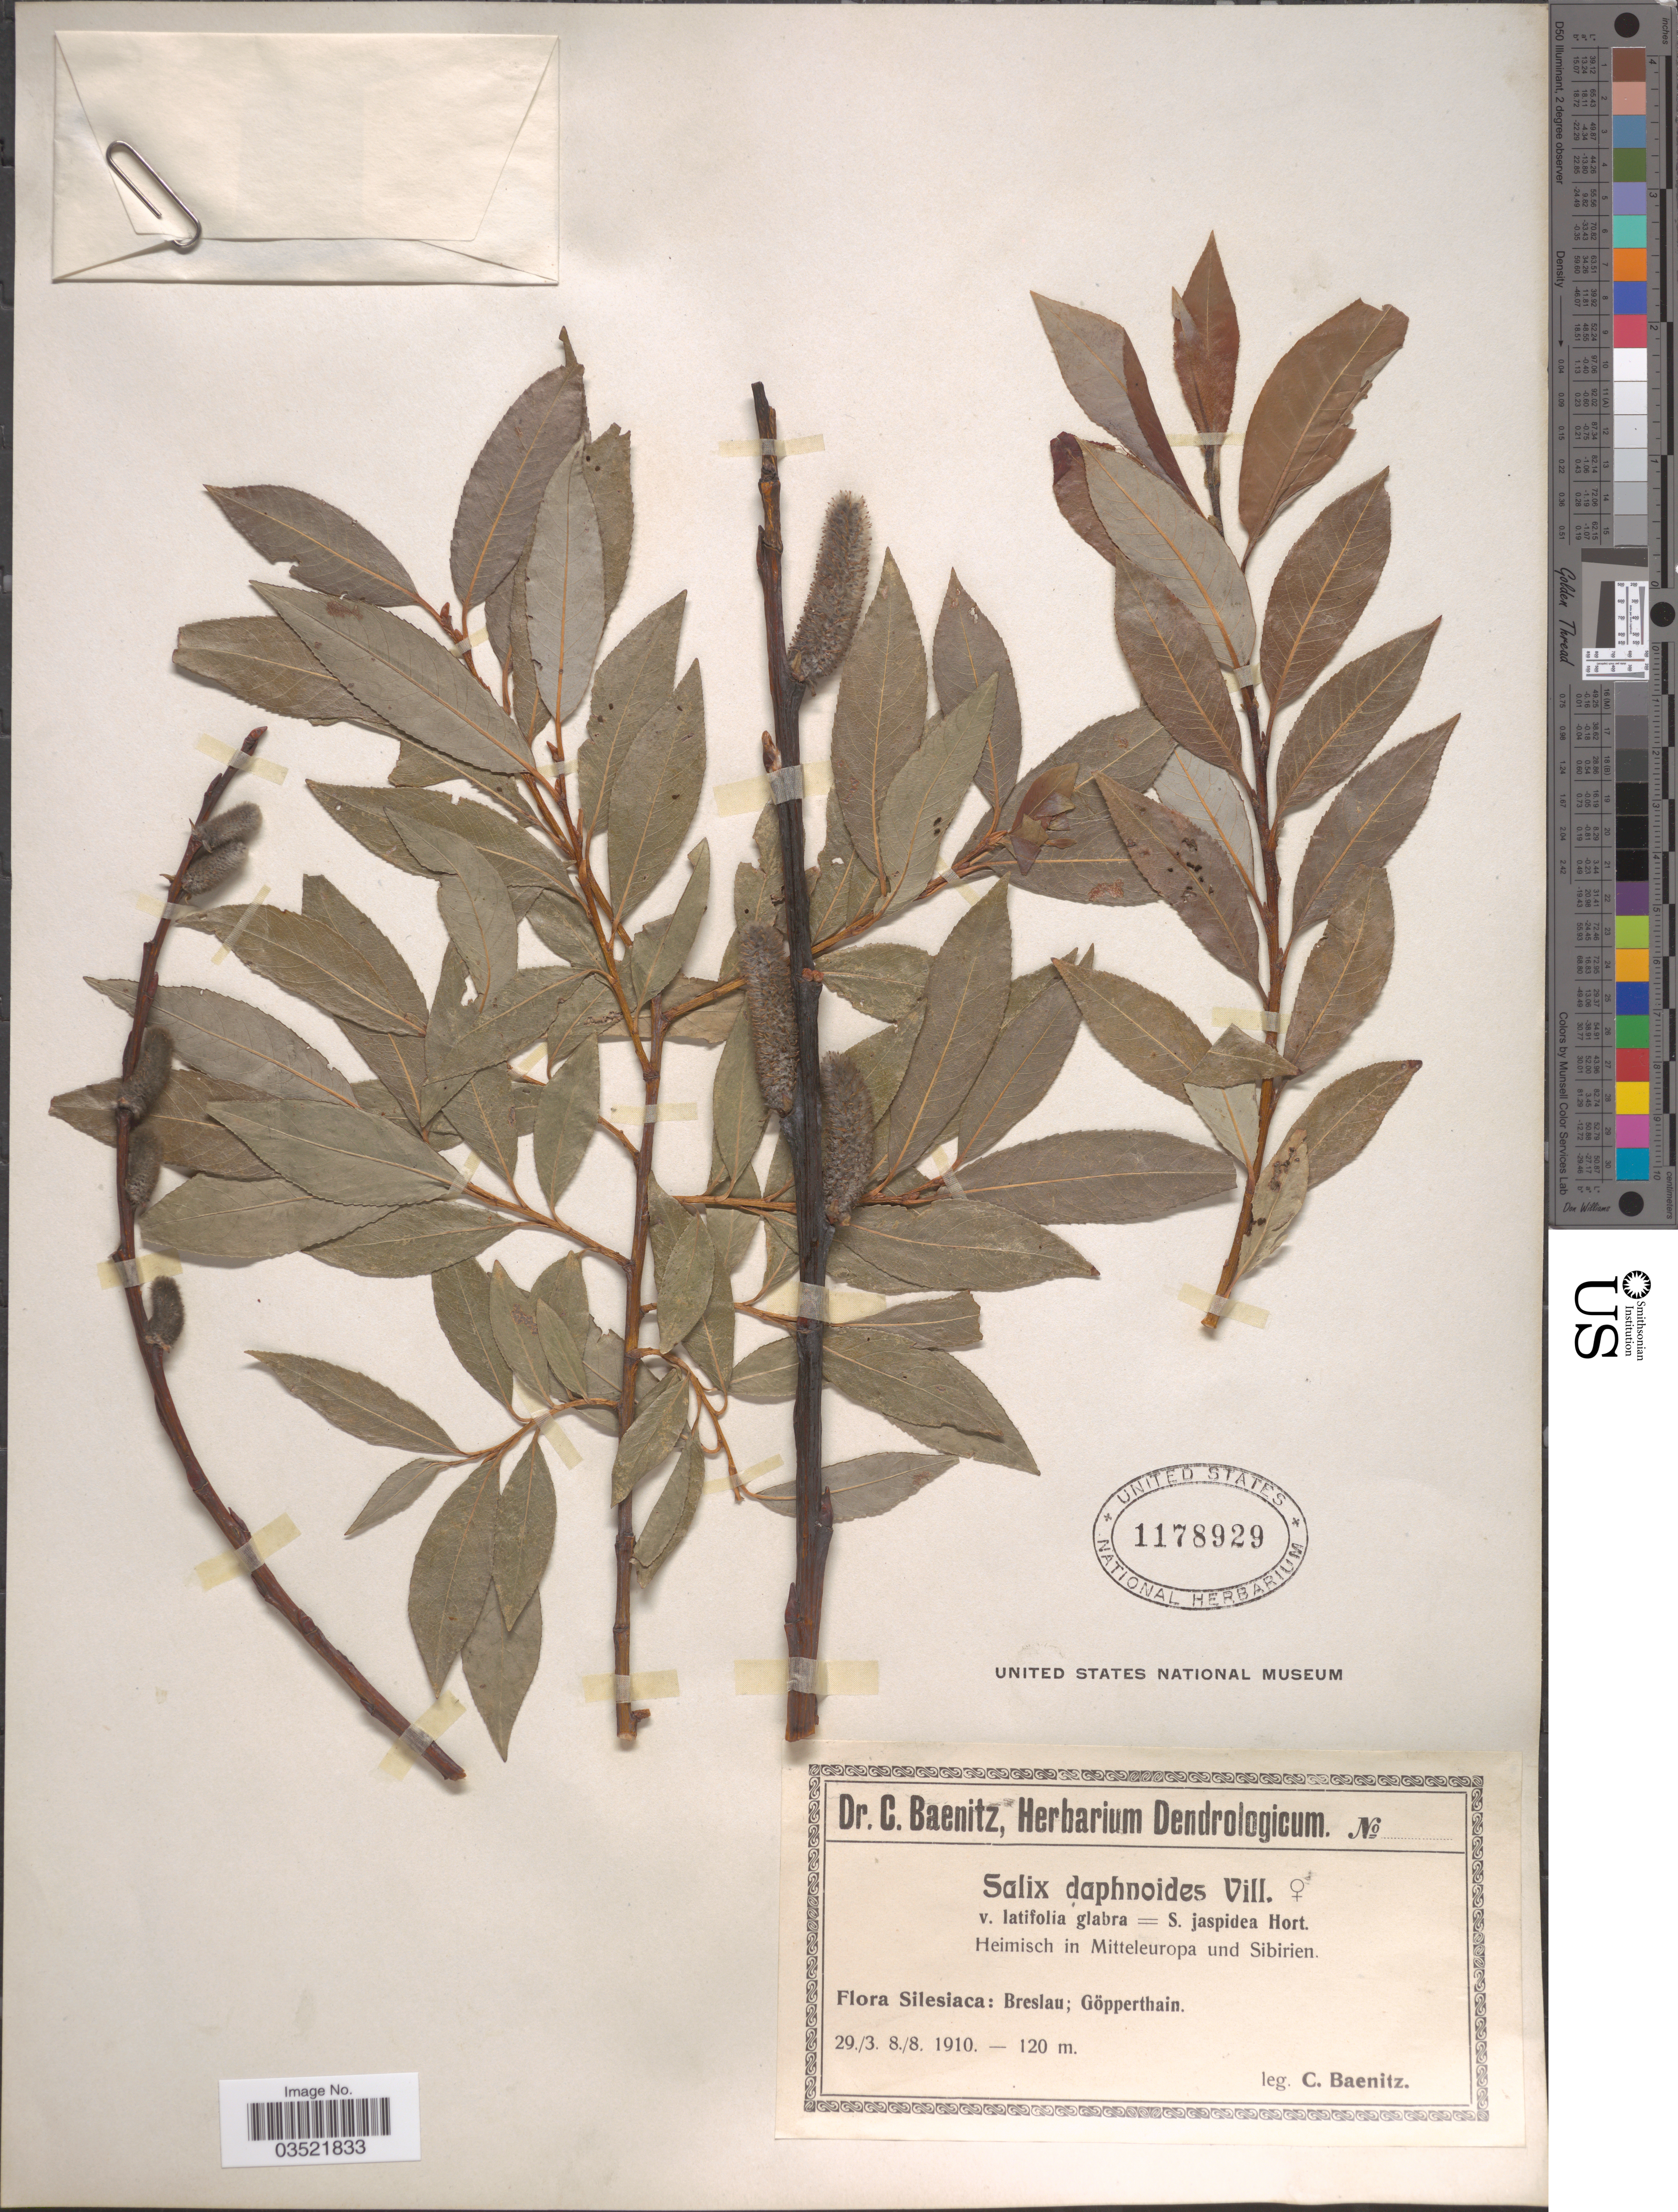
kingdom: Plantae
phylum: Tracheophyta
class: Magnoliopsida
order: Malpighiales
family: Salicaceae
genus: Salix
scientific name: Salix daphnoides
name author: Vill.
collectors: C. G. Baenitz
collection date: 1910-03-29/1910-08-08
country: Poland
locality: Silesiaca: Breslau; Göpperthain.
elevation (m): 120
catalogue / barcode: US 1178929